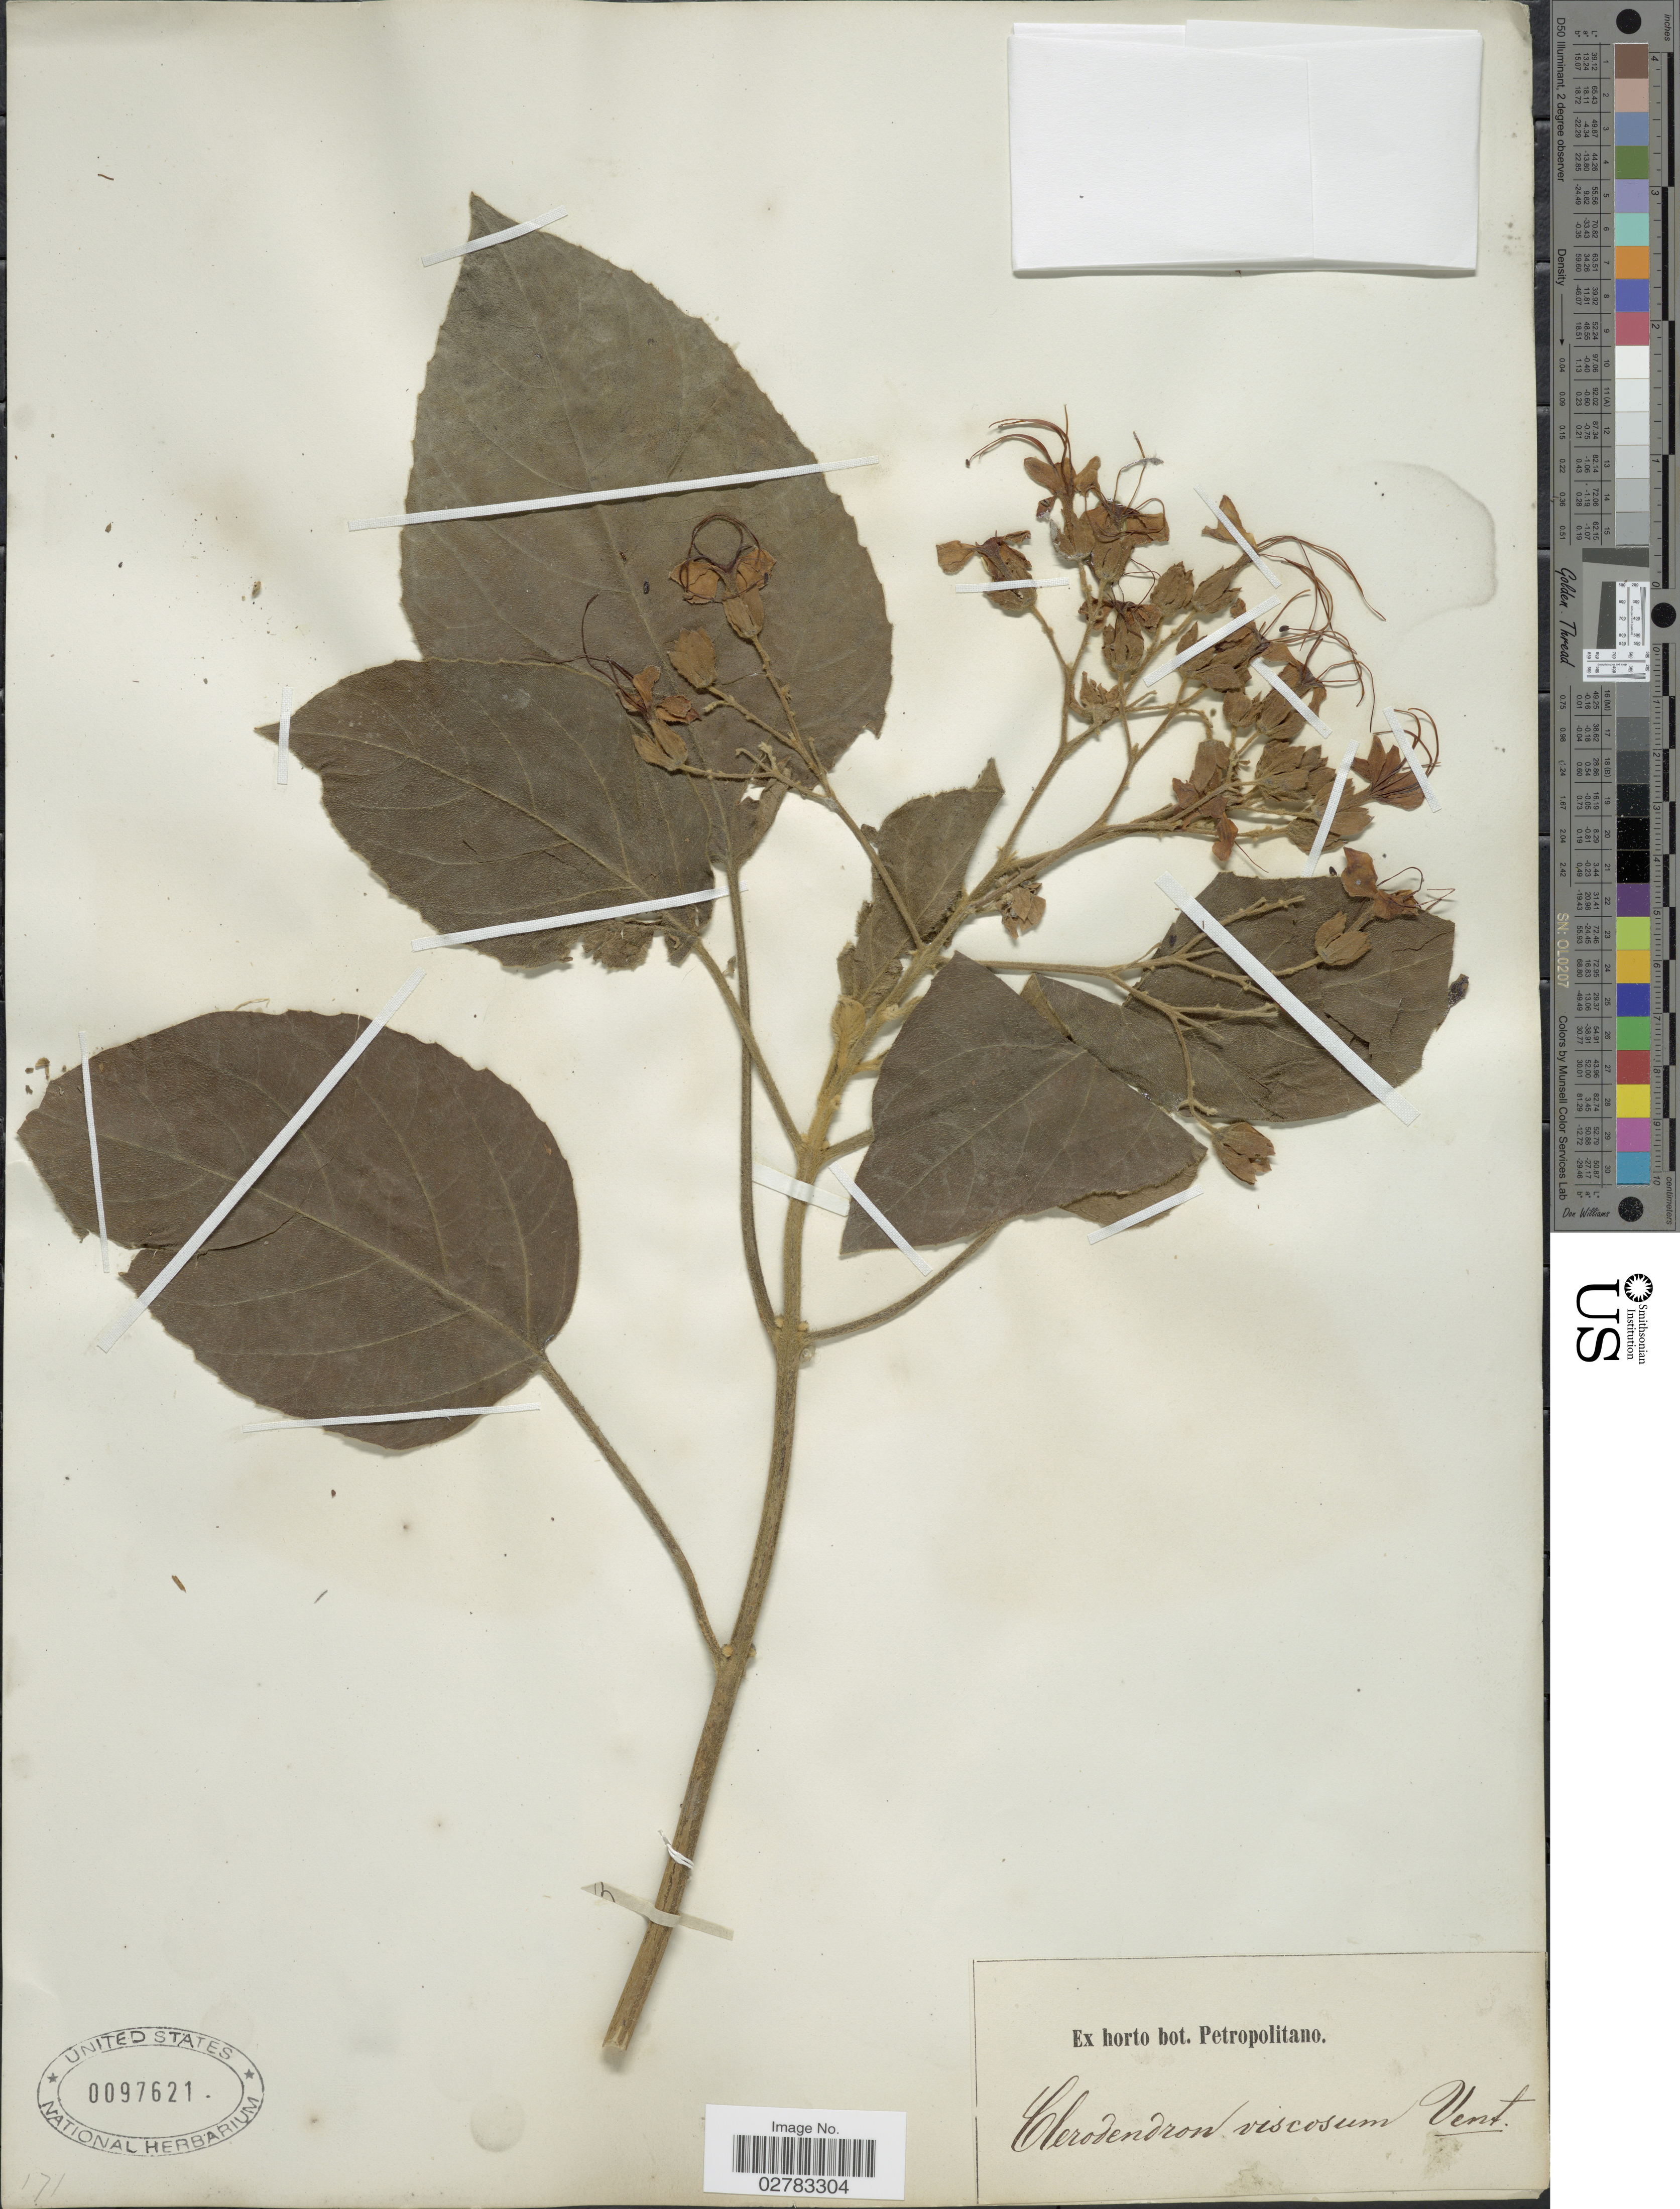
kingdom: Plantae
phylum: Tracheophyta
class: Magnoliopsida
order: Lamiales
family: Lamiaceae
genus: Clerodendrum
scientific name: Clerodendrum viscosum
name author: Vent.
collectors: ex Horto Bot. Petropolitano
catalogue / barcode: US 97621